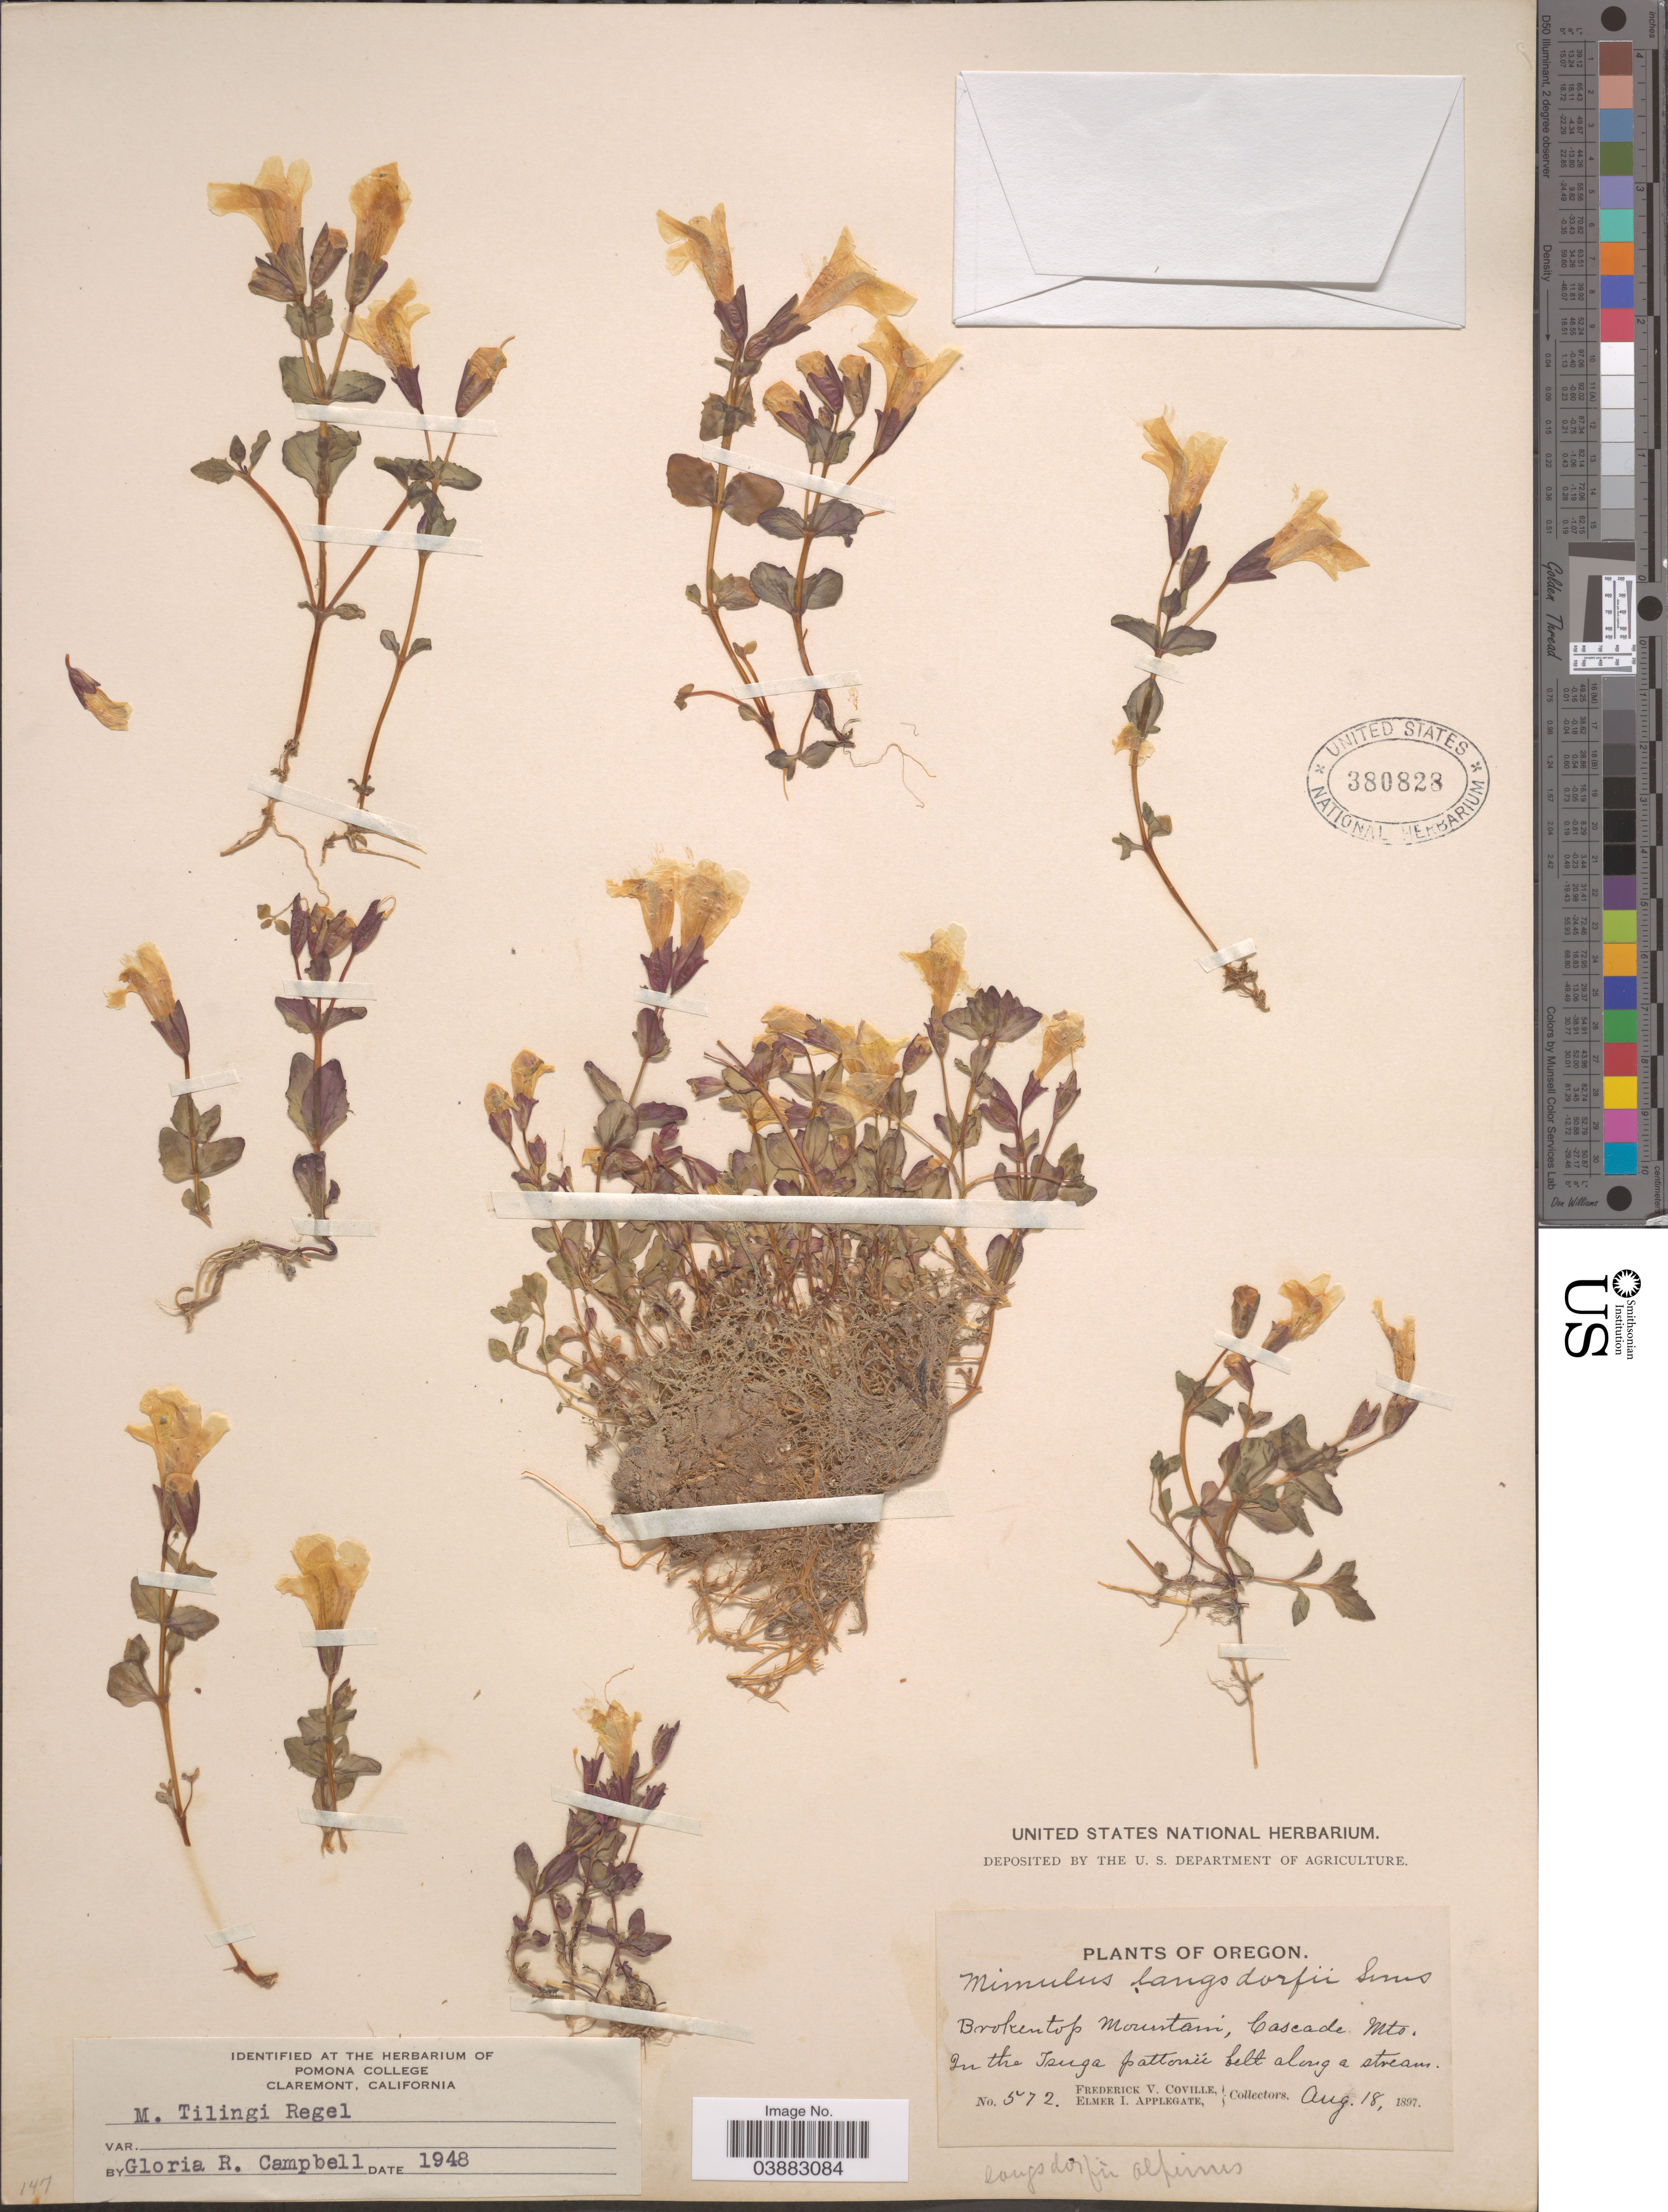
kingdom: Plantae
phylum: Tracheophyta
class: Magnoliopsida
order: Lamiales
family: Phrymaceae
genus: Mimulus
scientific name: Mimulus tilingii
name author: Regel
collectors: F. V. Coville & E. I. Applegate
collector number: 572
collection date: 1897-08-18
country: United States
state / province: Oregon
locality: Brokentop Mountain, Cascade Mts. In the Tsuga pattonii belt along a stream.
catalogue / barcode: US 380828